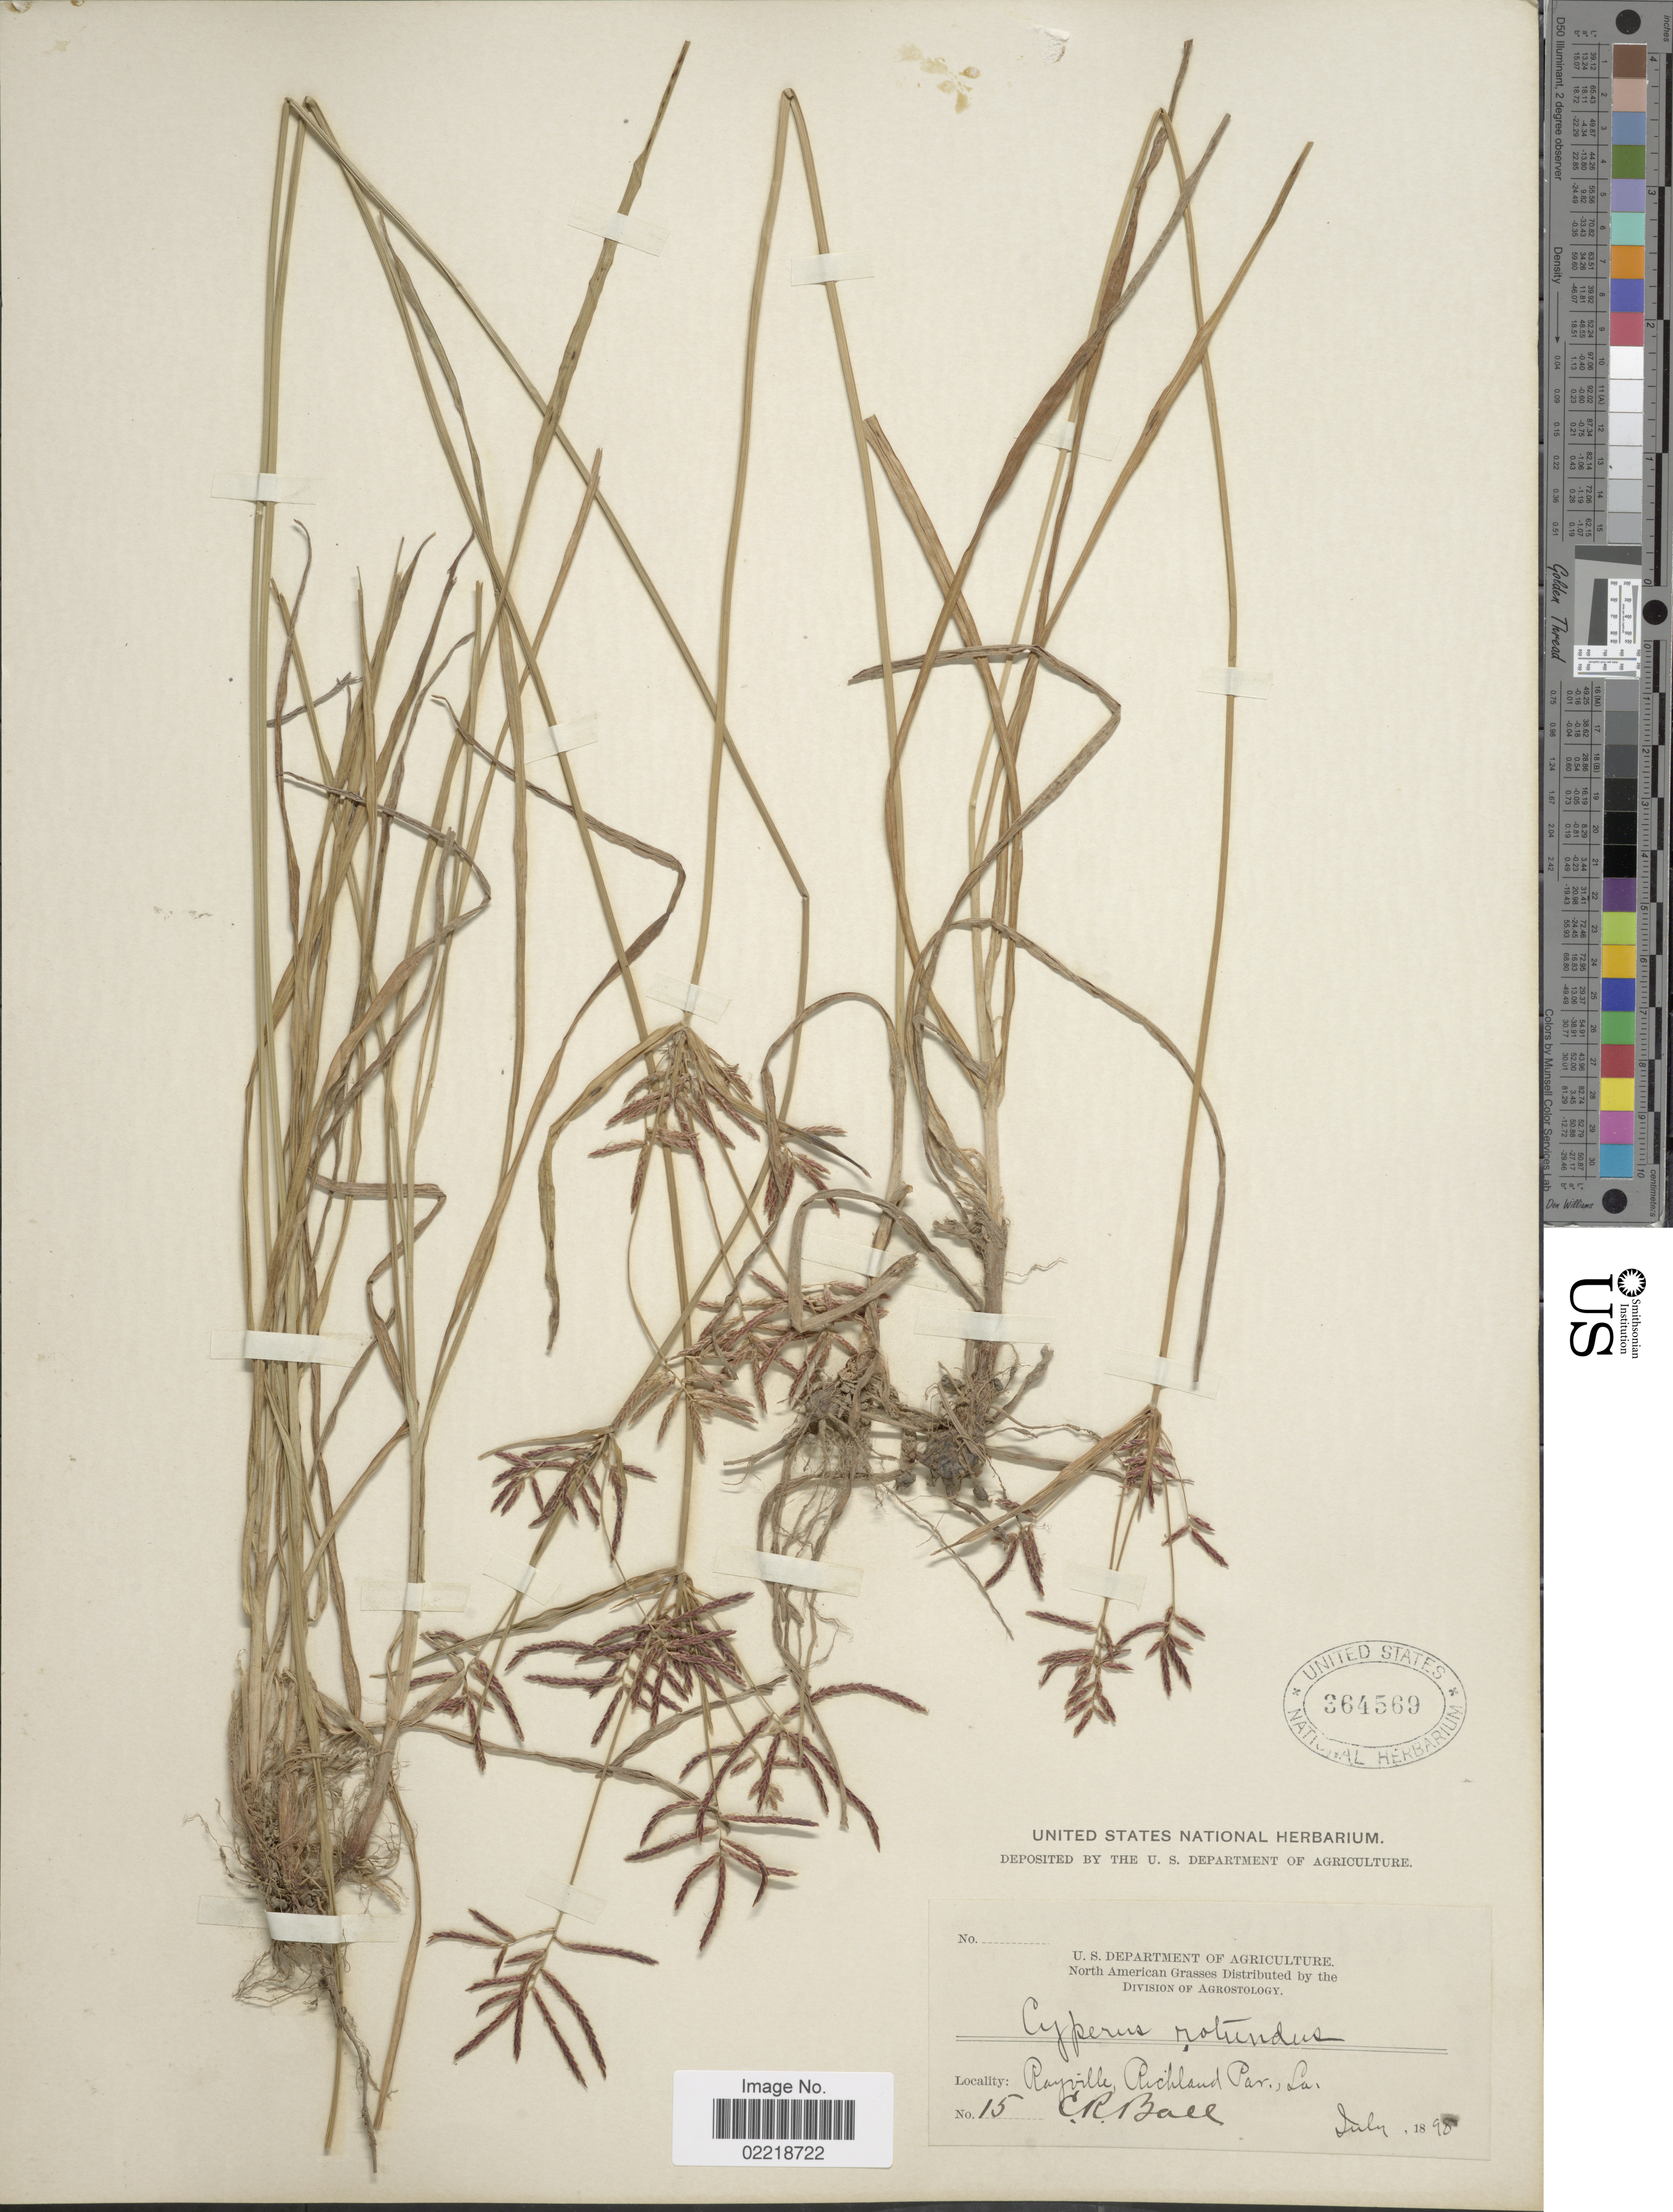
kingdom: Plantae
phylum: Tracheophyta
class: Liliopsida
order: Poales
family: Cyperaceae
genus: Cyperus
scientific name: Cyperus rotundus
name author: L.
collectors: C. R. Ball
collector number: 15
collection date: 1890-07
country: United States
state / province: Louisiana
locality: Rayville, Richland Par.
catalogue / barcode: US 364569